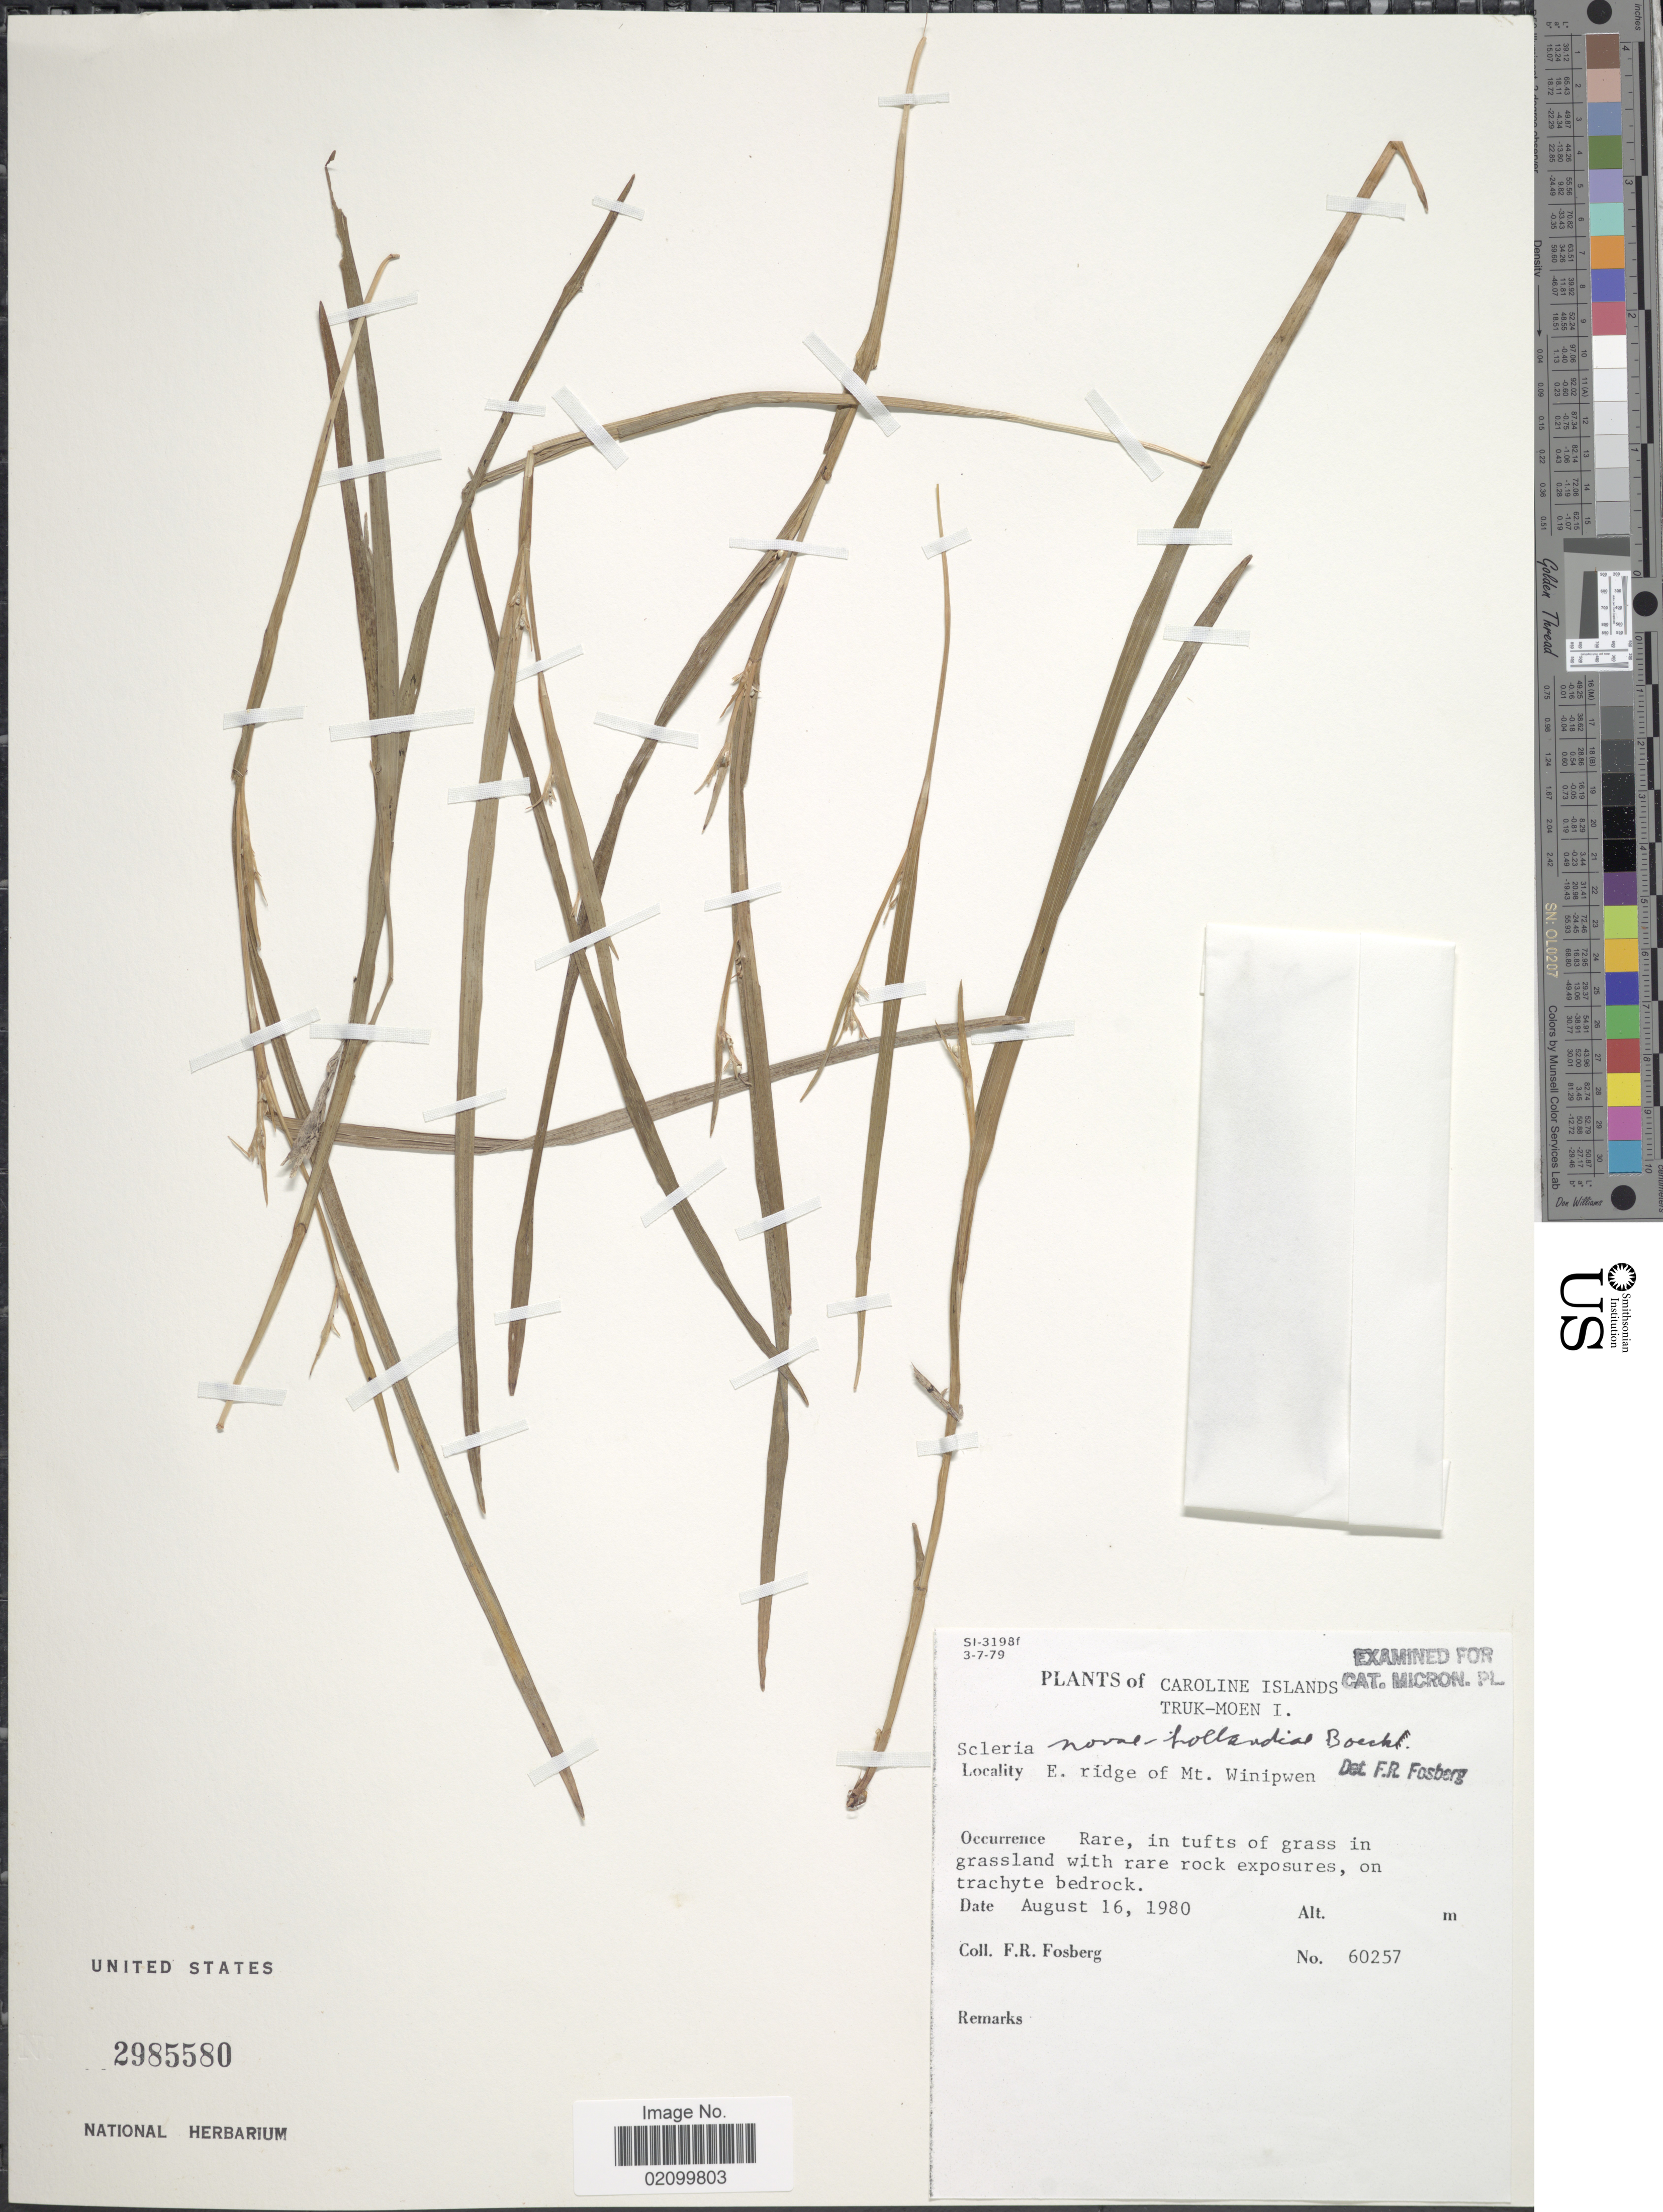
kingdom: Plantae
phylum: Tracheophyta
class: Liliopsida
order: Poales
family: Cyperaceae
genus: Scleria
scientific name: Scleria novae-hollandiae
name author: Boeckeler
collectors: F. R. Fosberg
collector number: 60257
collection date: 1980-08-16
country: Micronesia, Federated States of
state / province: Truk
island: Moen [Wono]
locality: Caroline Islands. Truk- Moen I. E. ridge of Mt. Winipwen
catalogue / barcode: US 2985580